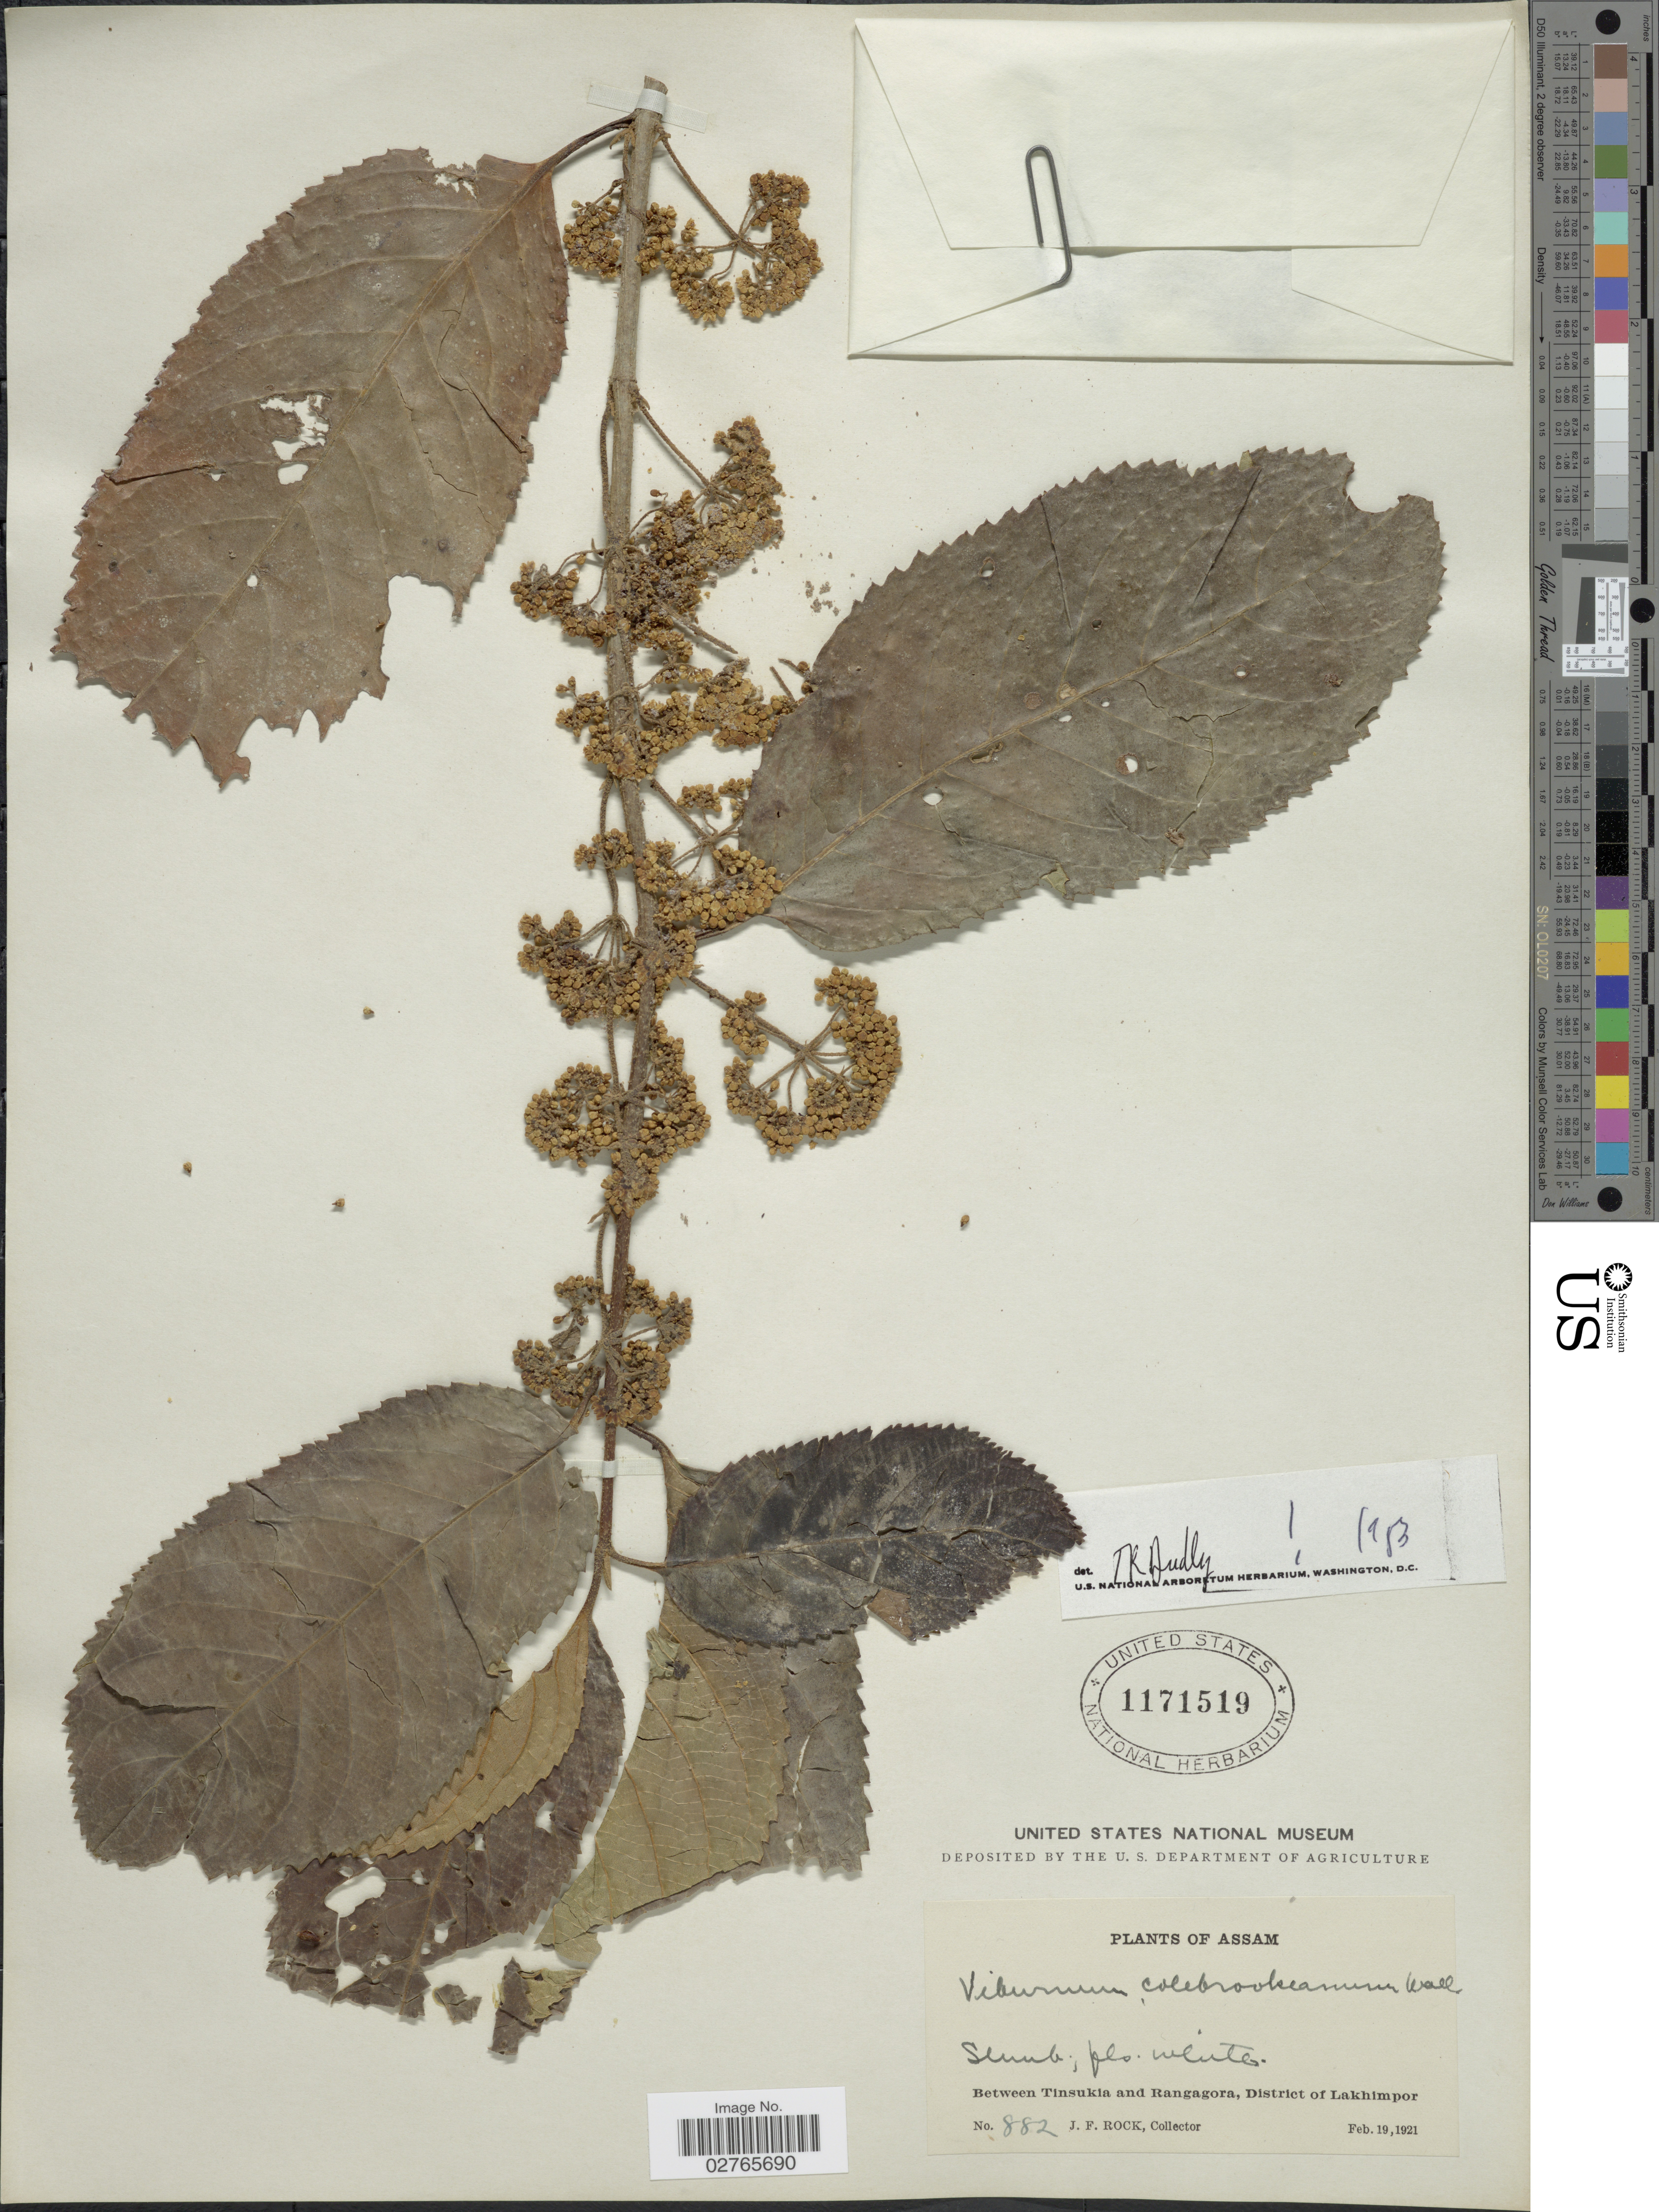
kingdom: Plantae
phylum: Tracheophyta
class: Magnoliopsida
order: Dipsacales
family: Viburnaceae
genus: Viburnum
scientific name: Viburnum colebrookeanum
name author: Wall. ex DC.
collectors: J. Rock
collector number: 882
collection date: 1921-02-19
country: India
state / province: Assam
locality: Between Tinsukia and Rangagora, District of Lakhimpor.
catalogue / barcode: US 1171519